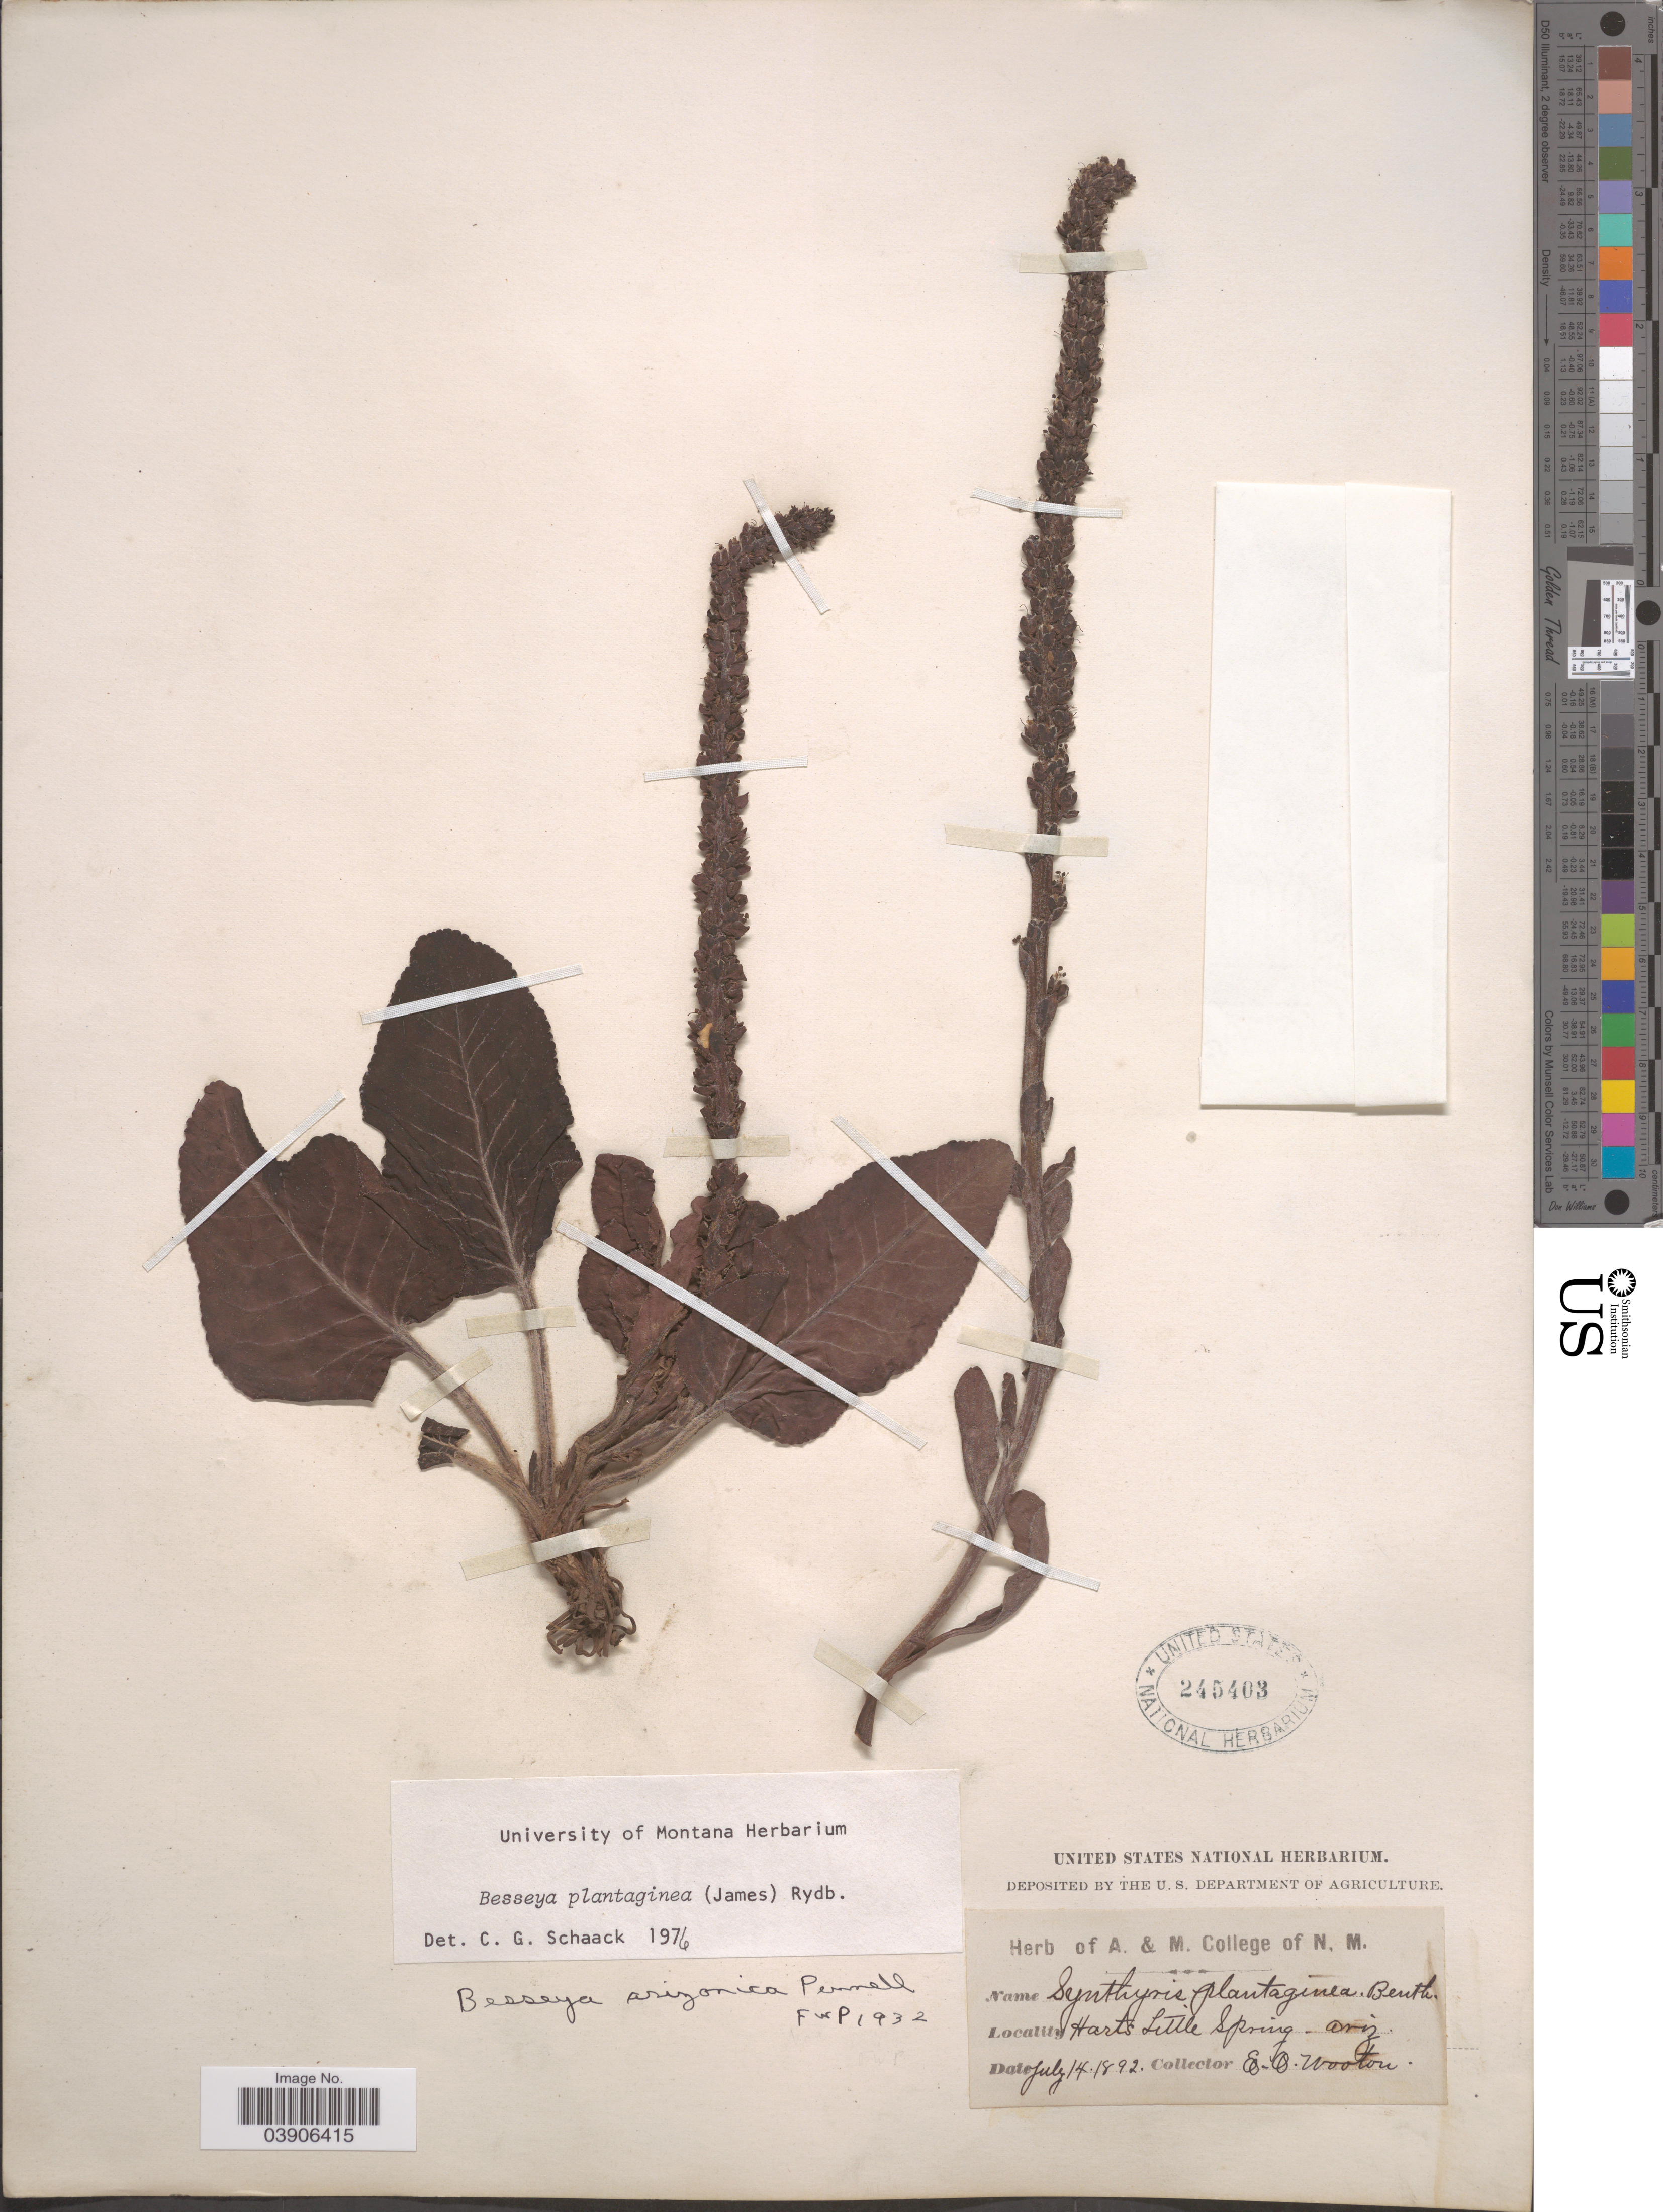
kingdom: Plantae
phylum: Tracheophyta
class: Magnoliopsida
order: Lamiales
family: Plantaginaceae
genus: Synthyris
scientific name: Synthyris plantaginea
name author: (E. James) Benth.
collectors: E. O. Wooton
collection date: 1892-07-14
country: United States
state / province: Arizona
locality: Harts Little Spring.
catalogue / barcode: US 245403